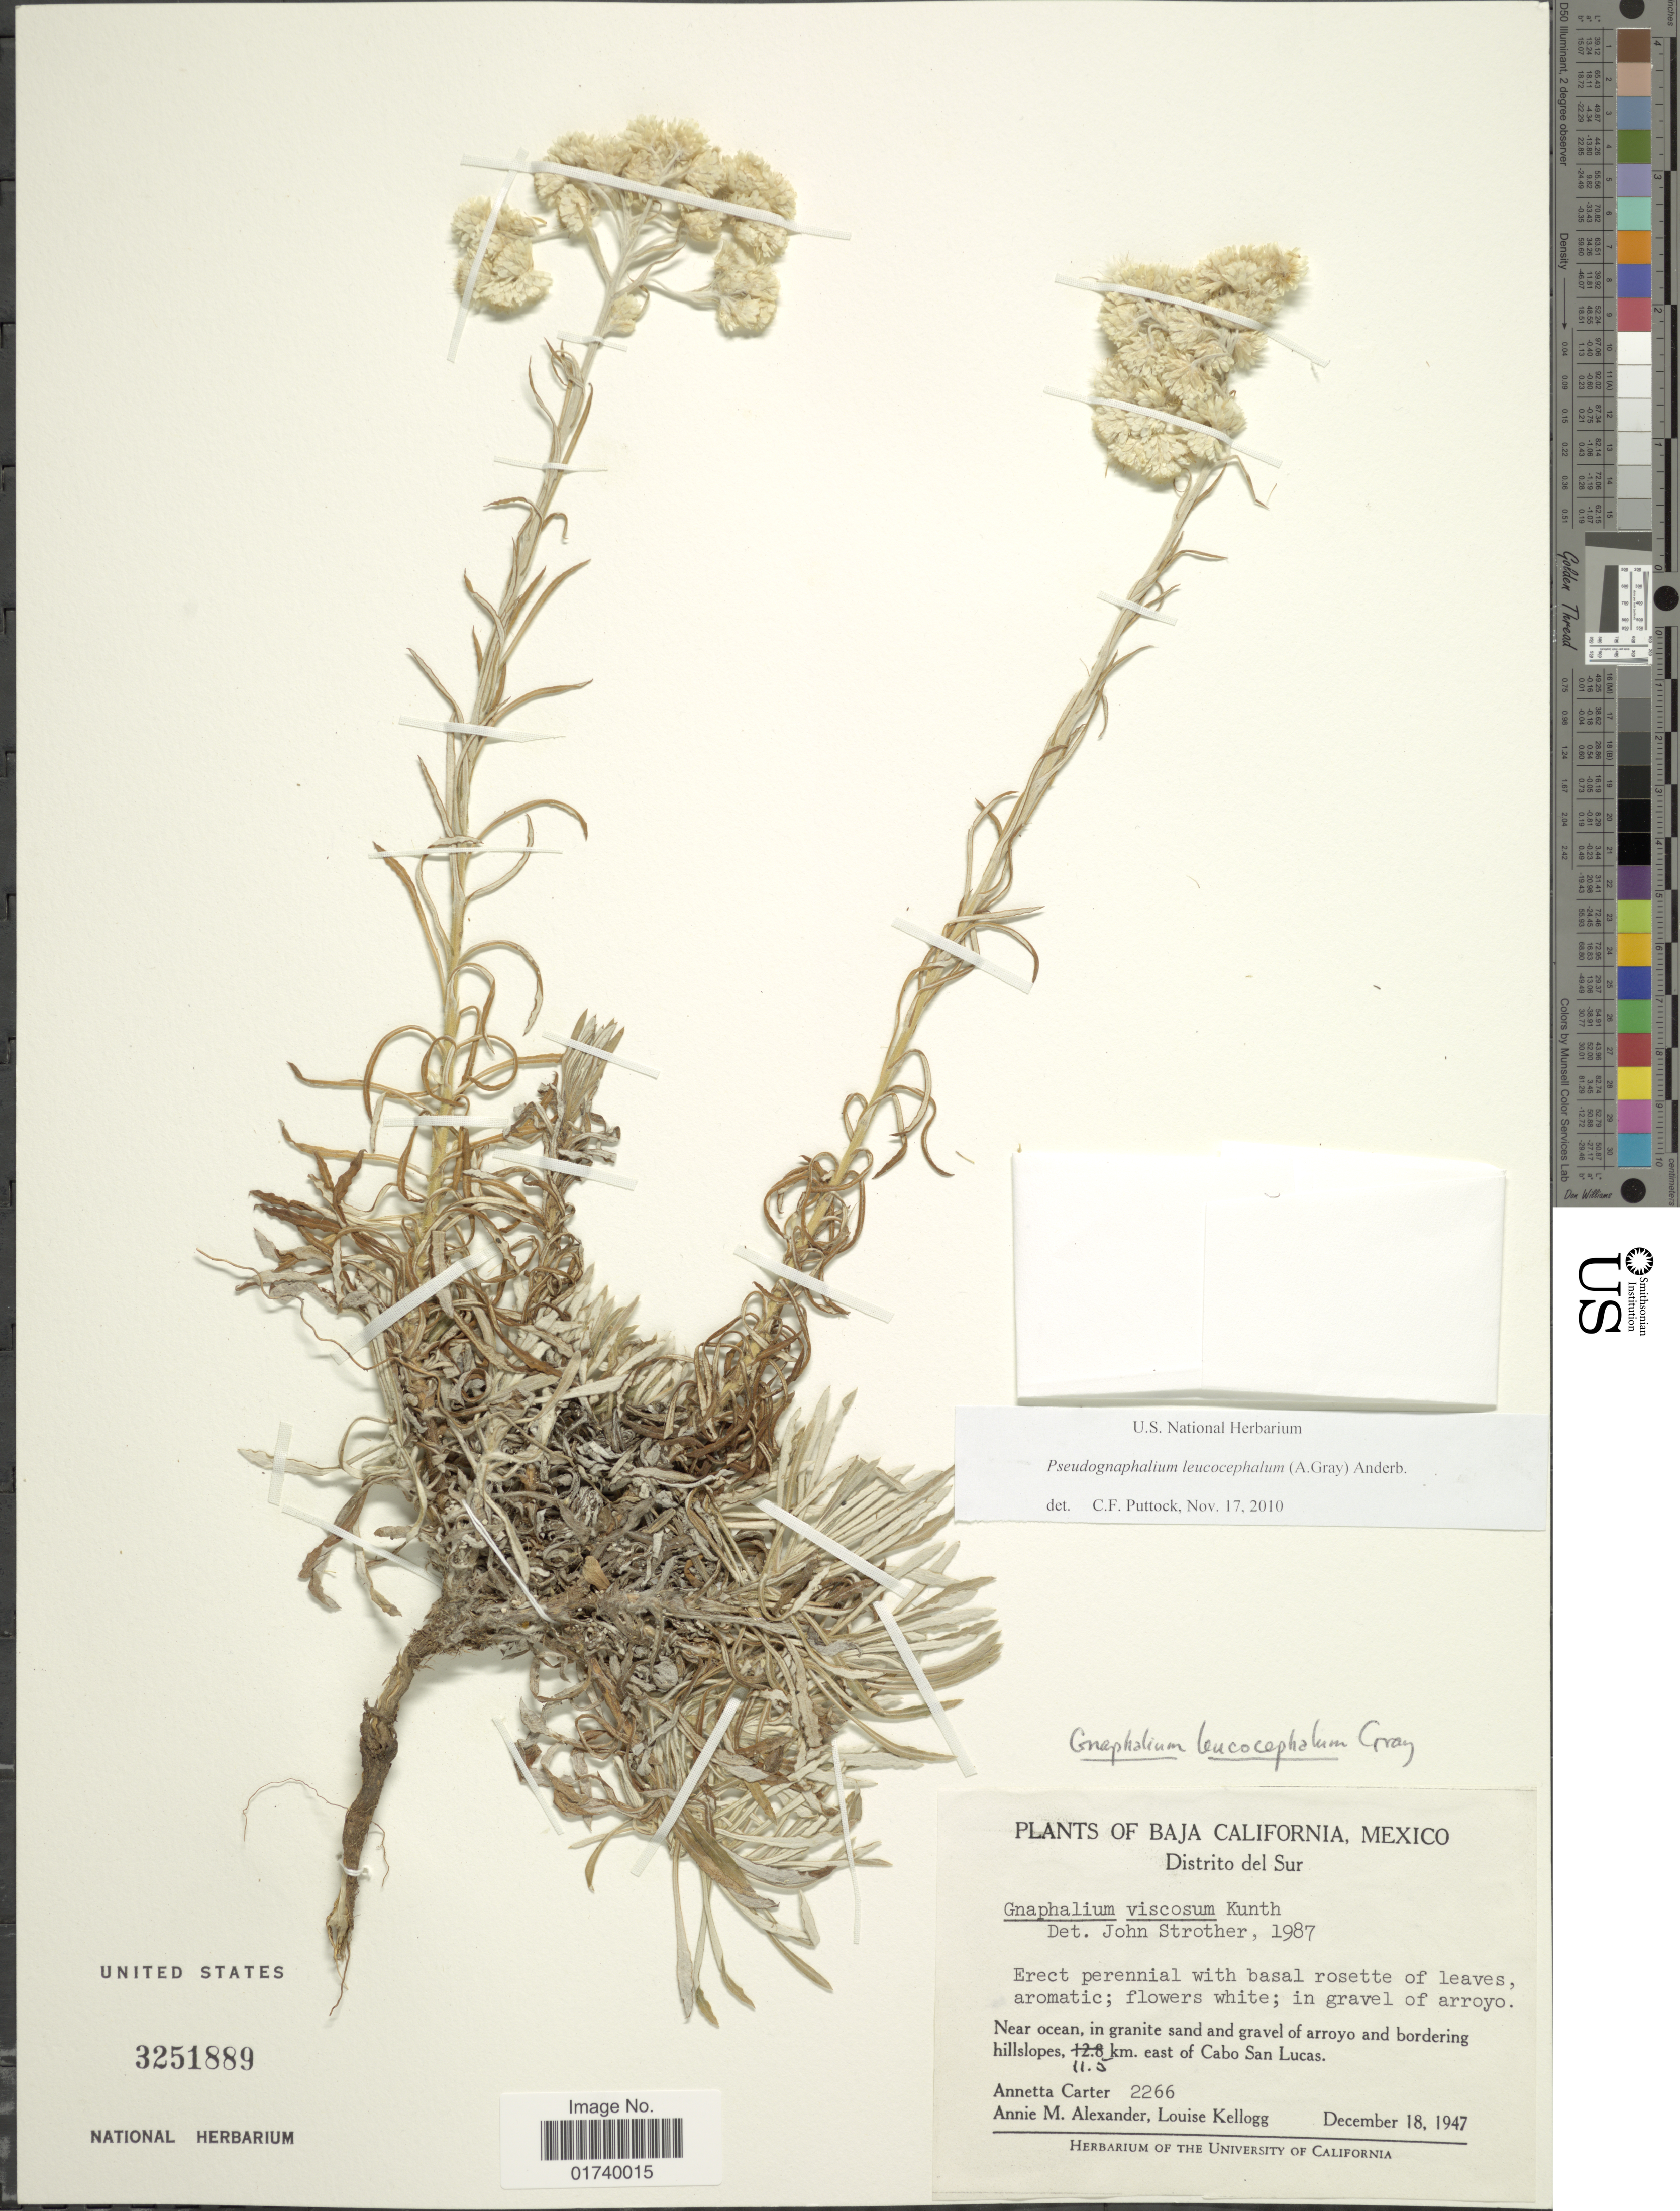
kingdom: Plantae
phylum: Tracheophyta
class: Magnoliopsida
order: Asterales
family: Asteraceae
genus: Pseudognaphalium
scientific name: Pseudognaphalium leucocephalum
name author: (A. Gray) Anderb.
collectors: A. Carter, A. M. Alexander & L. Kellogg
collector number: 2266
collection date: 1947-12-18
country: Mexico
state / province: Baja California Sur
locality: Baja California, Distrito del Sur, Near ocean, in granite sand and gravel of arroyo and bordering hillslopes 11.5 km east of Cabo San Lucas.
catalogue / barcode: US 3251889